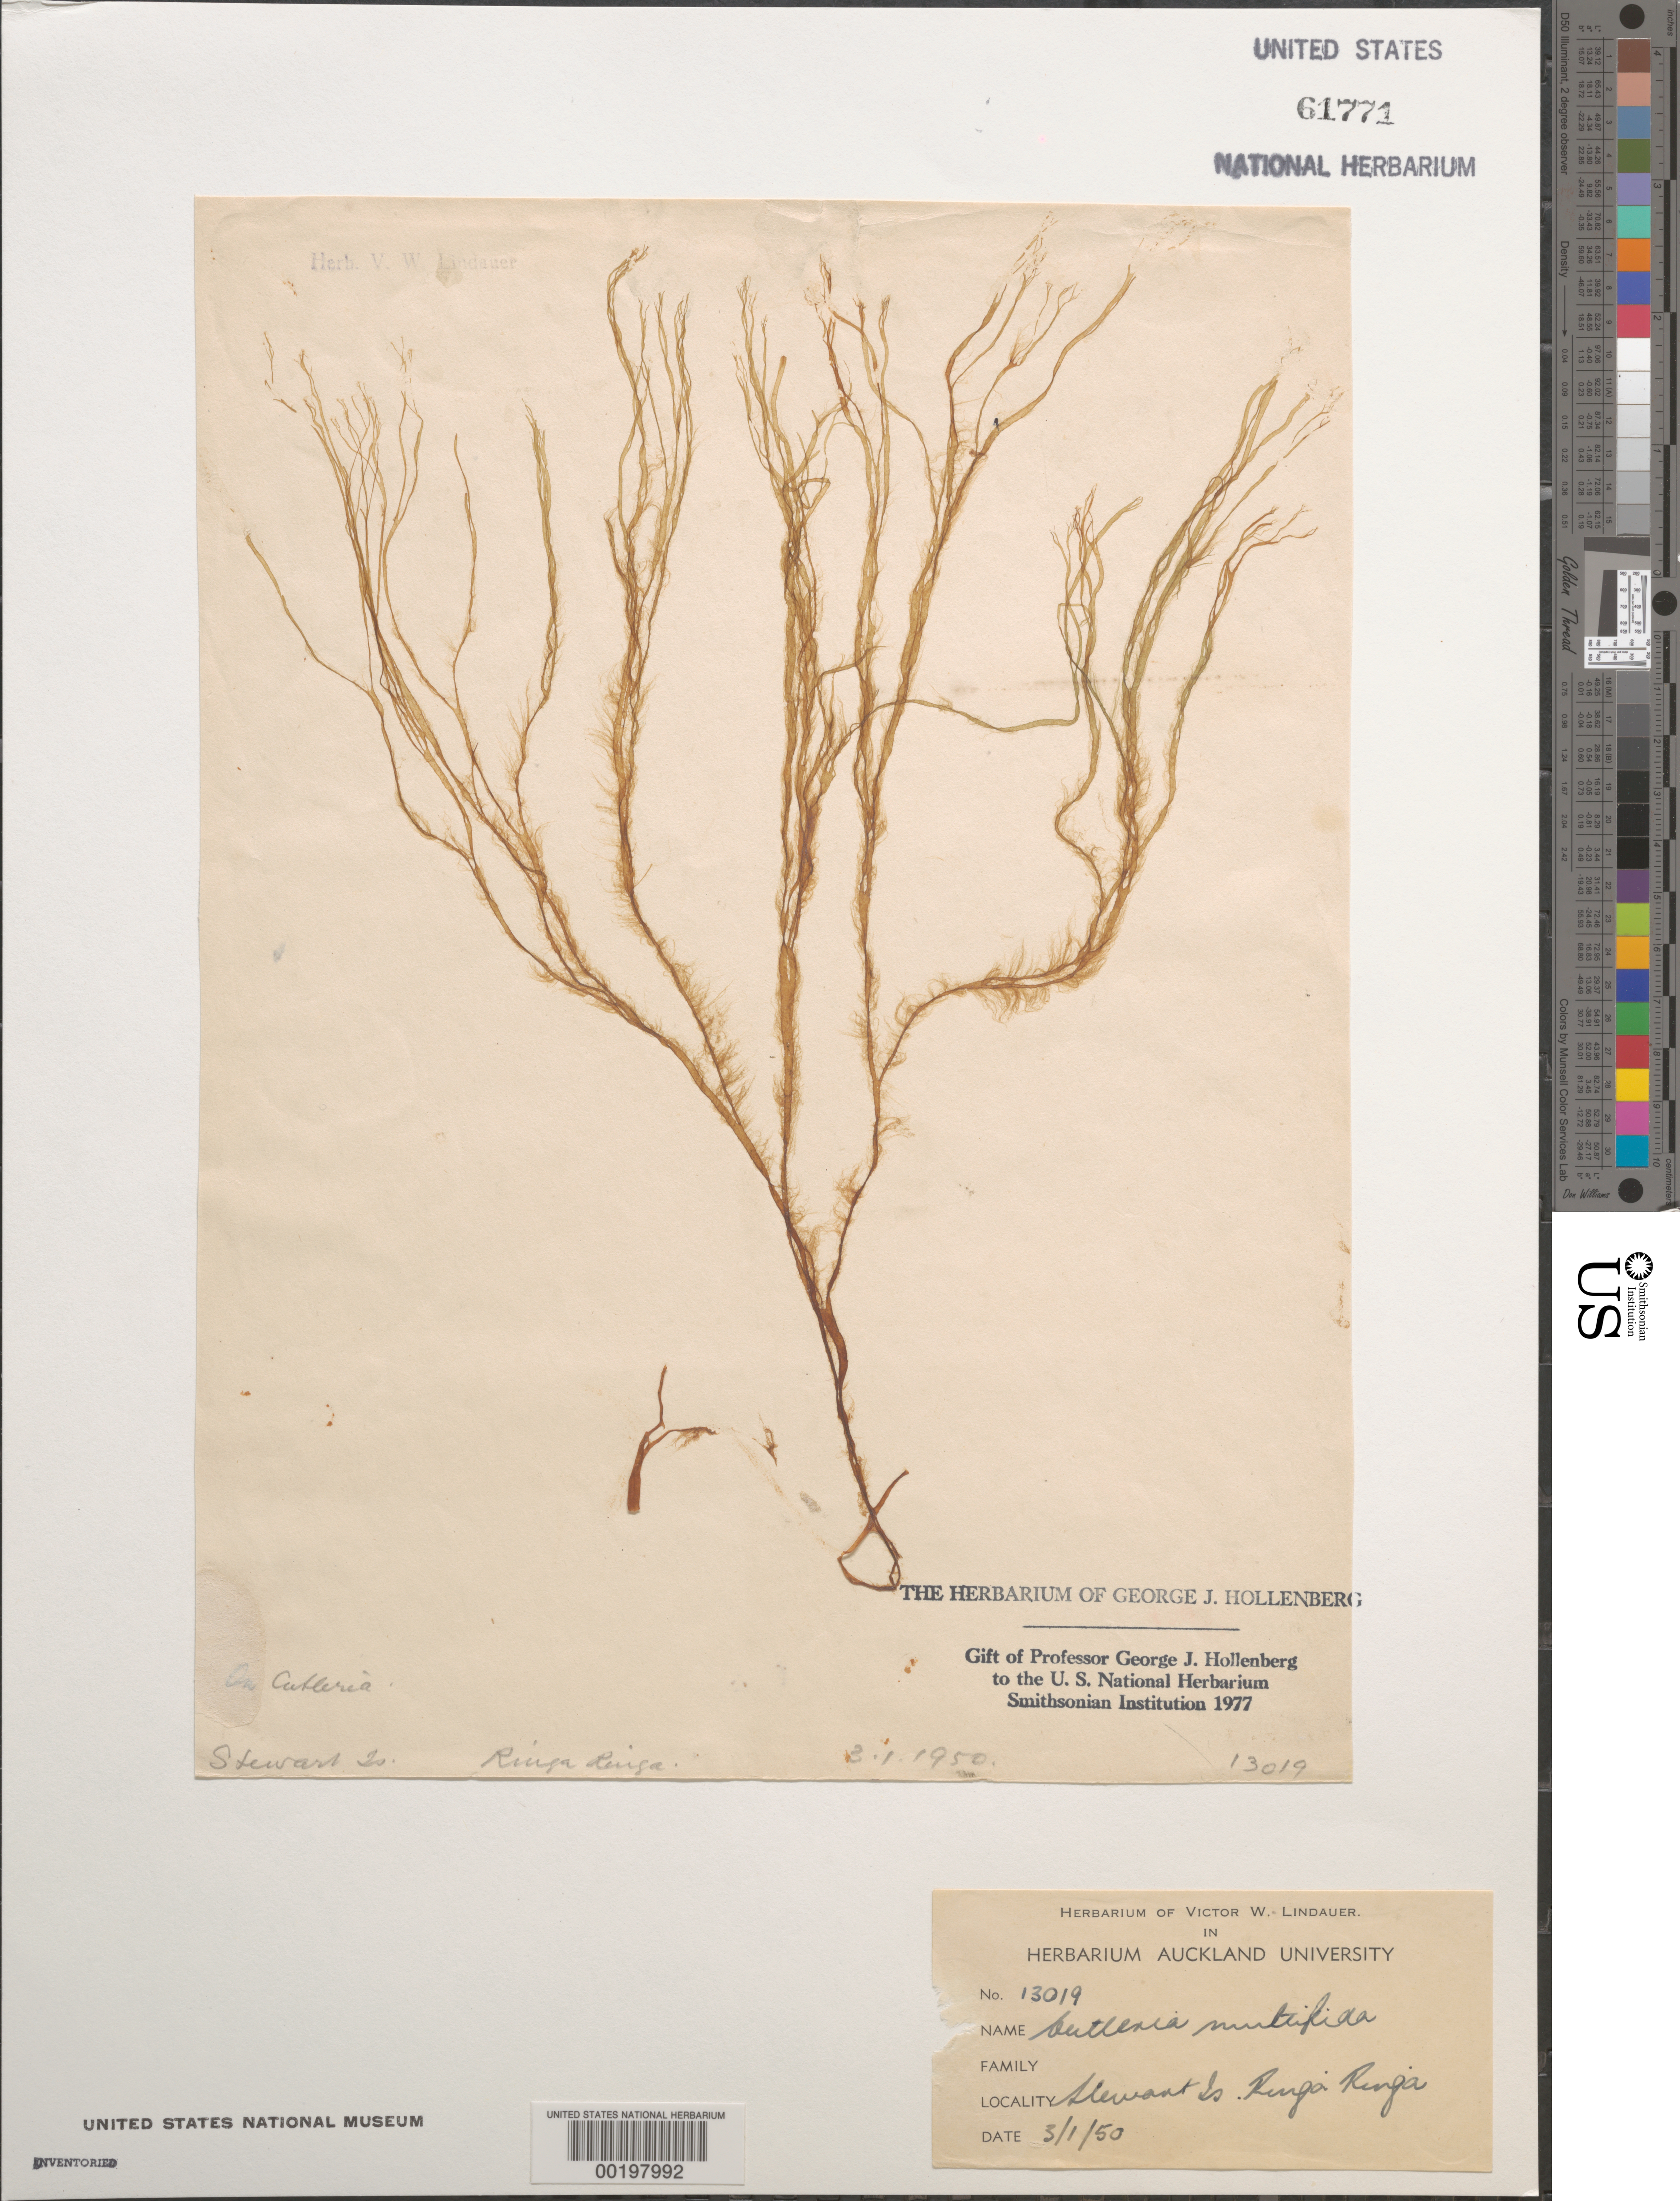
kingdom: Chromista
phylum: Ochrophyta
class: Phaeophyceae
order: Cutleriales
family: Cutleriaceae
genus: Cutleria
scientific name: Cutleria multifida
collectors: V. Lindauer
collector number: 13019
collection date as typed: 03 Jan 1950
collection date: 1950-01-03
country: New Zealand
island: Stewart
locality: Ringaringa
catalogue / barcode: US 61771